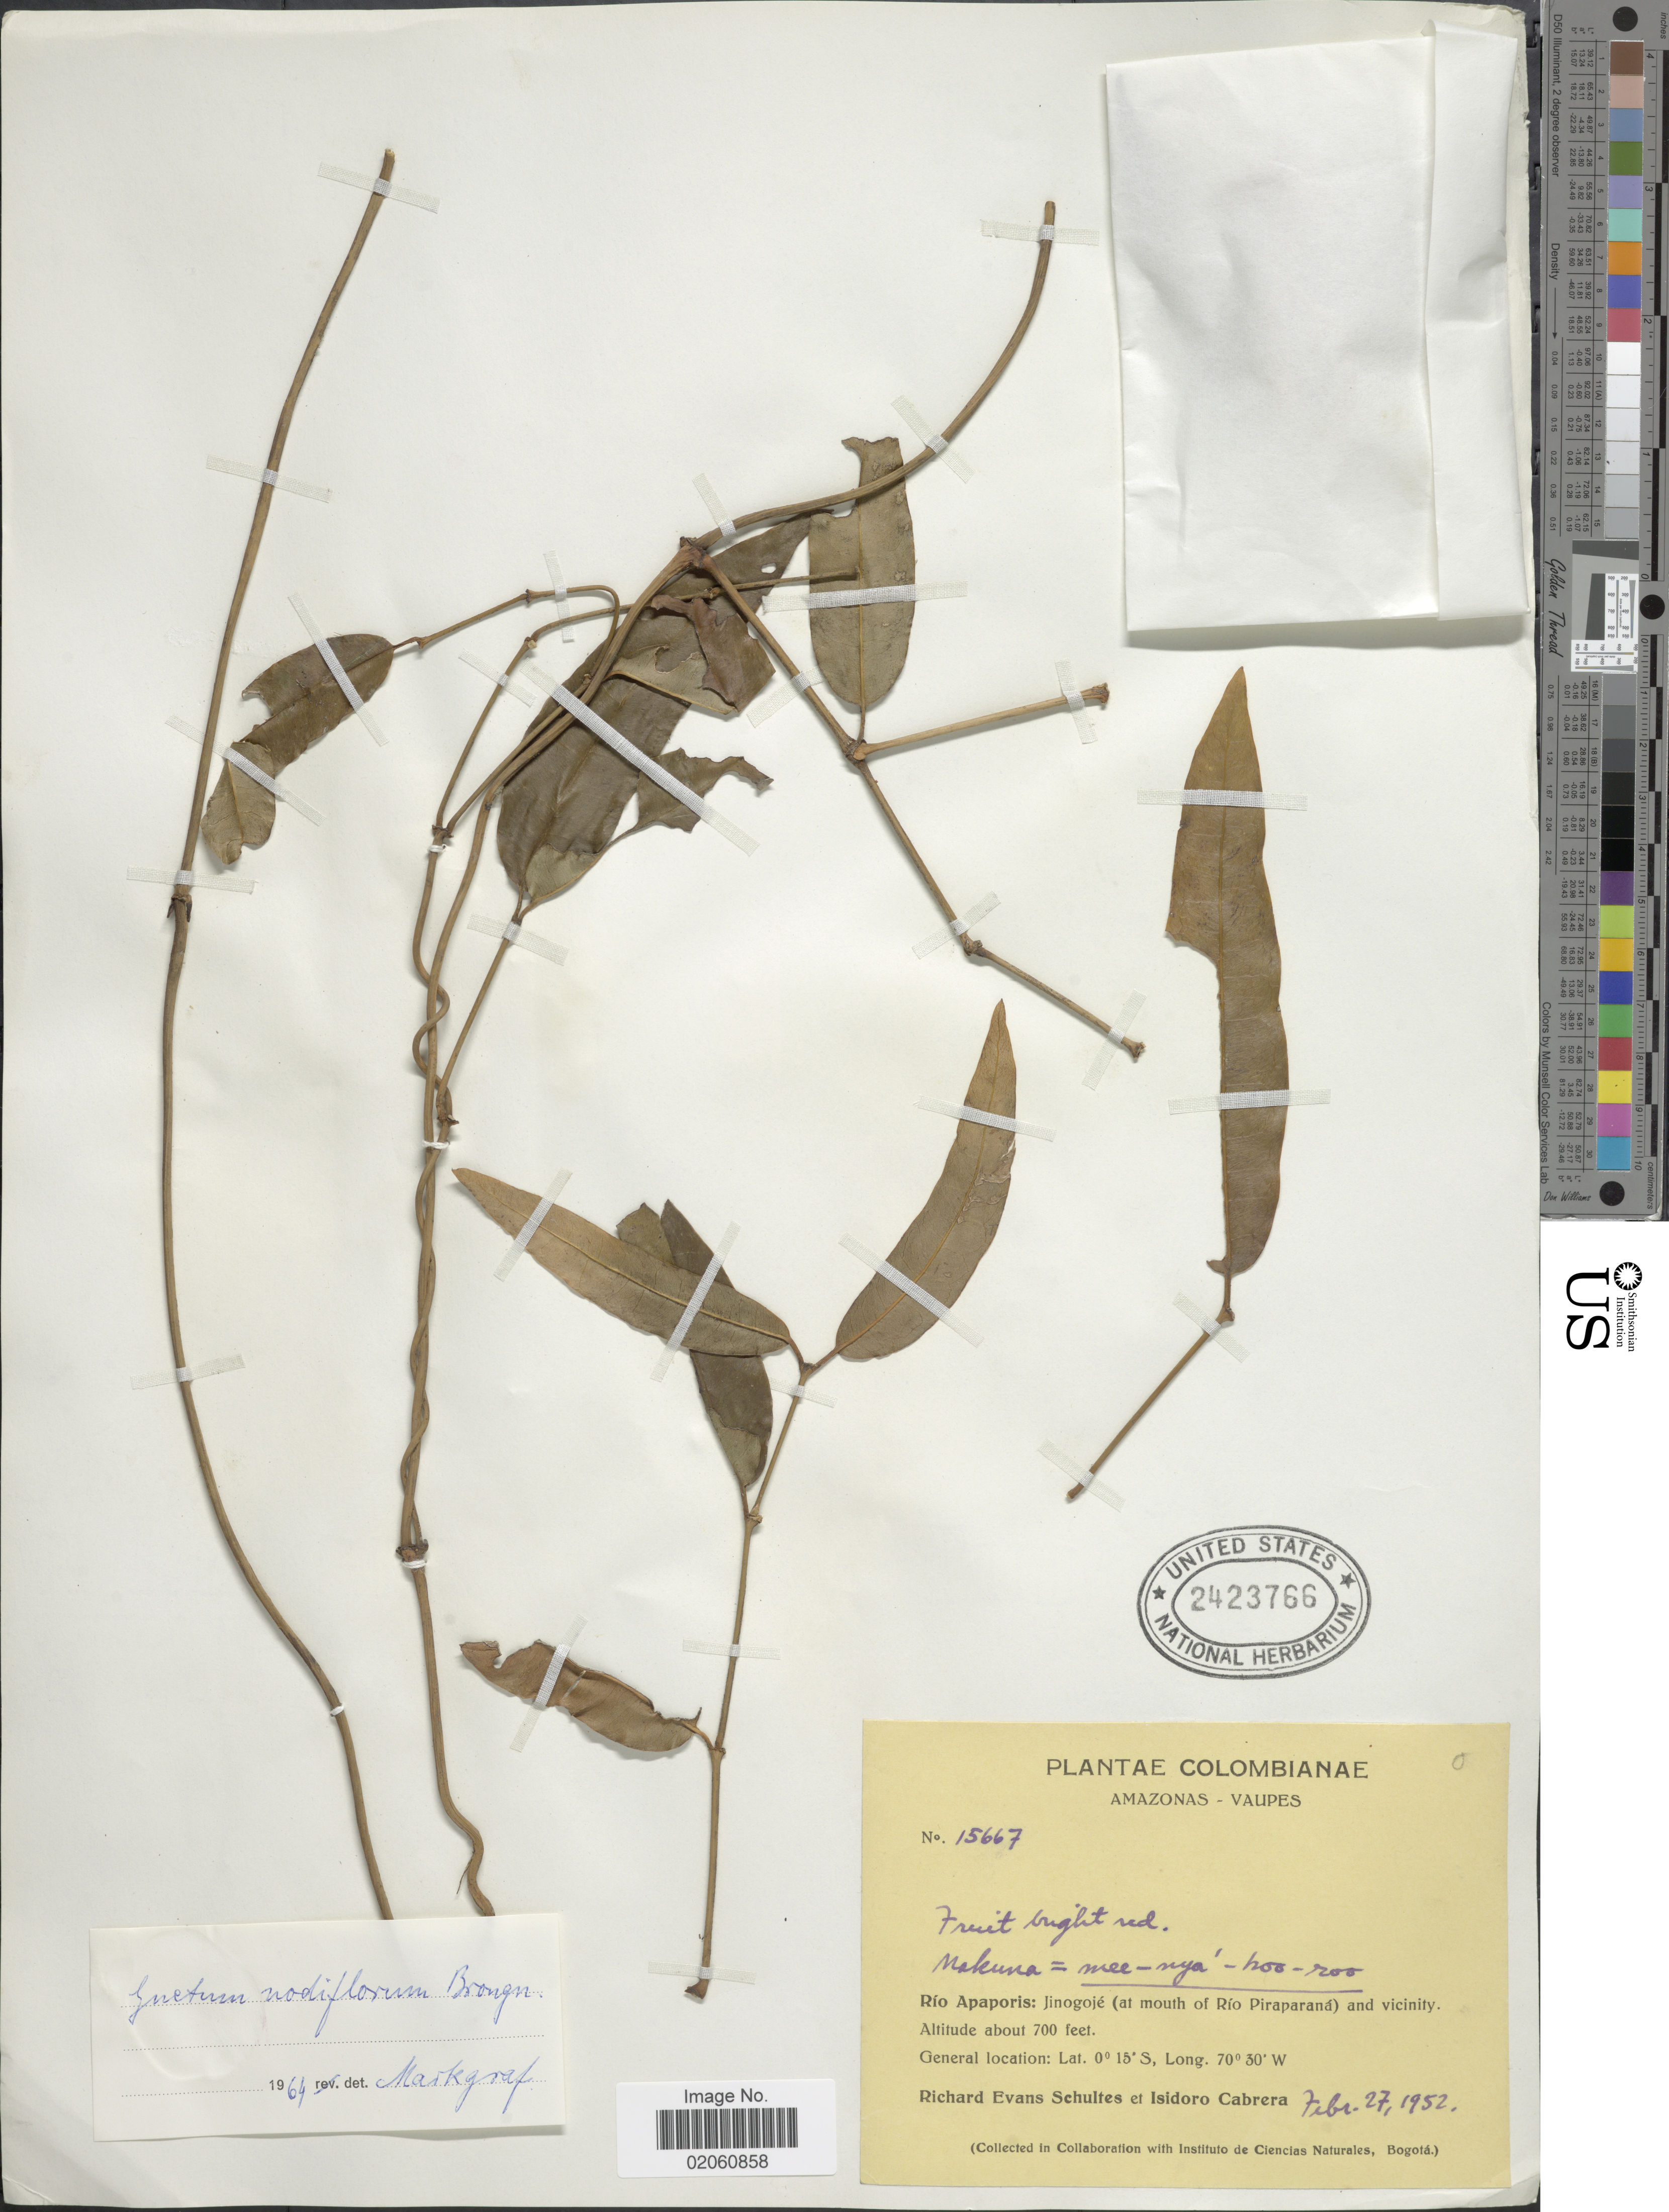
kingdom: Plantae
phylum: Tracheophyta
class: Gnetopsida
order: Gnetales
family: Gnetaceae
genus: Gnetum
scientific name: Gnetum nodiflorum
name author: Brongn.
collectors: R. E. Schultes & I. Cabrera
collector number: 15667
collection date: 1952-02-27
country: Colombia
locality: Amazonas - Vaupes, Río Apaporis: Jinogojé (at mouth of Río Piraparaná) and vicinity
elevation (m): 213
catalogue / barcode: US 2523766